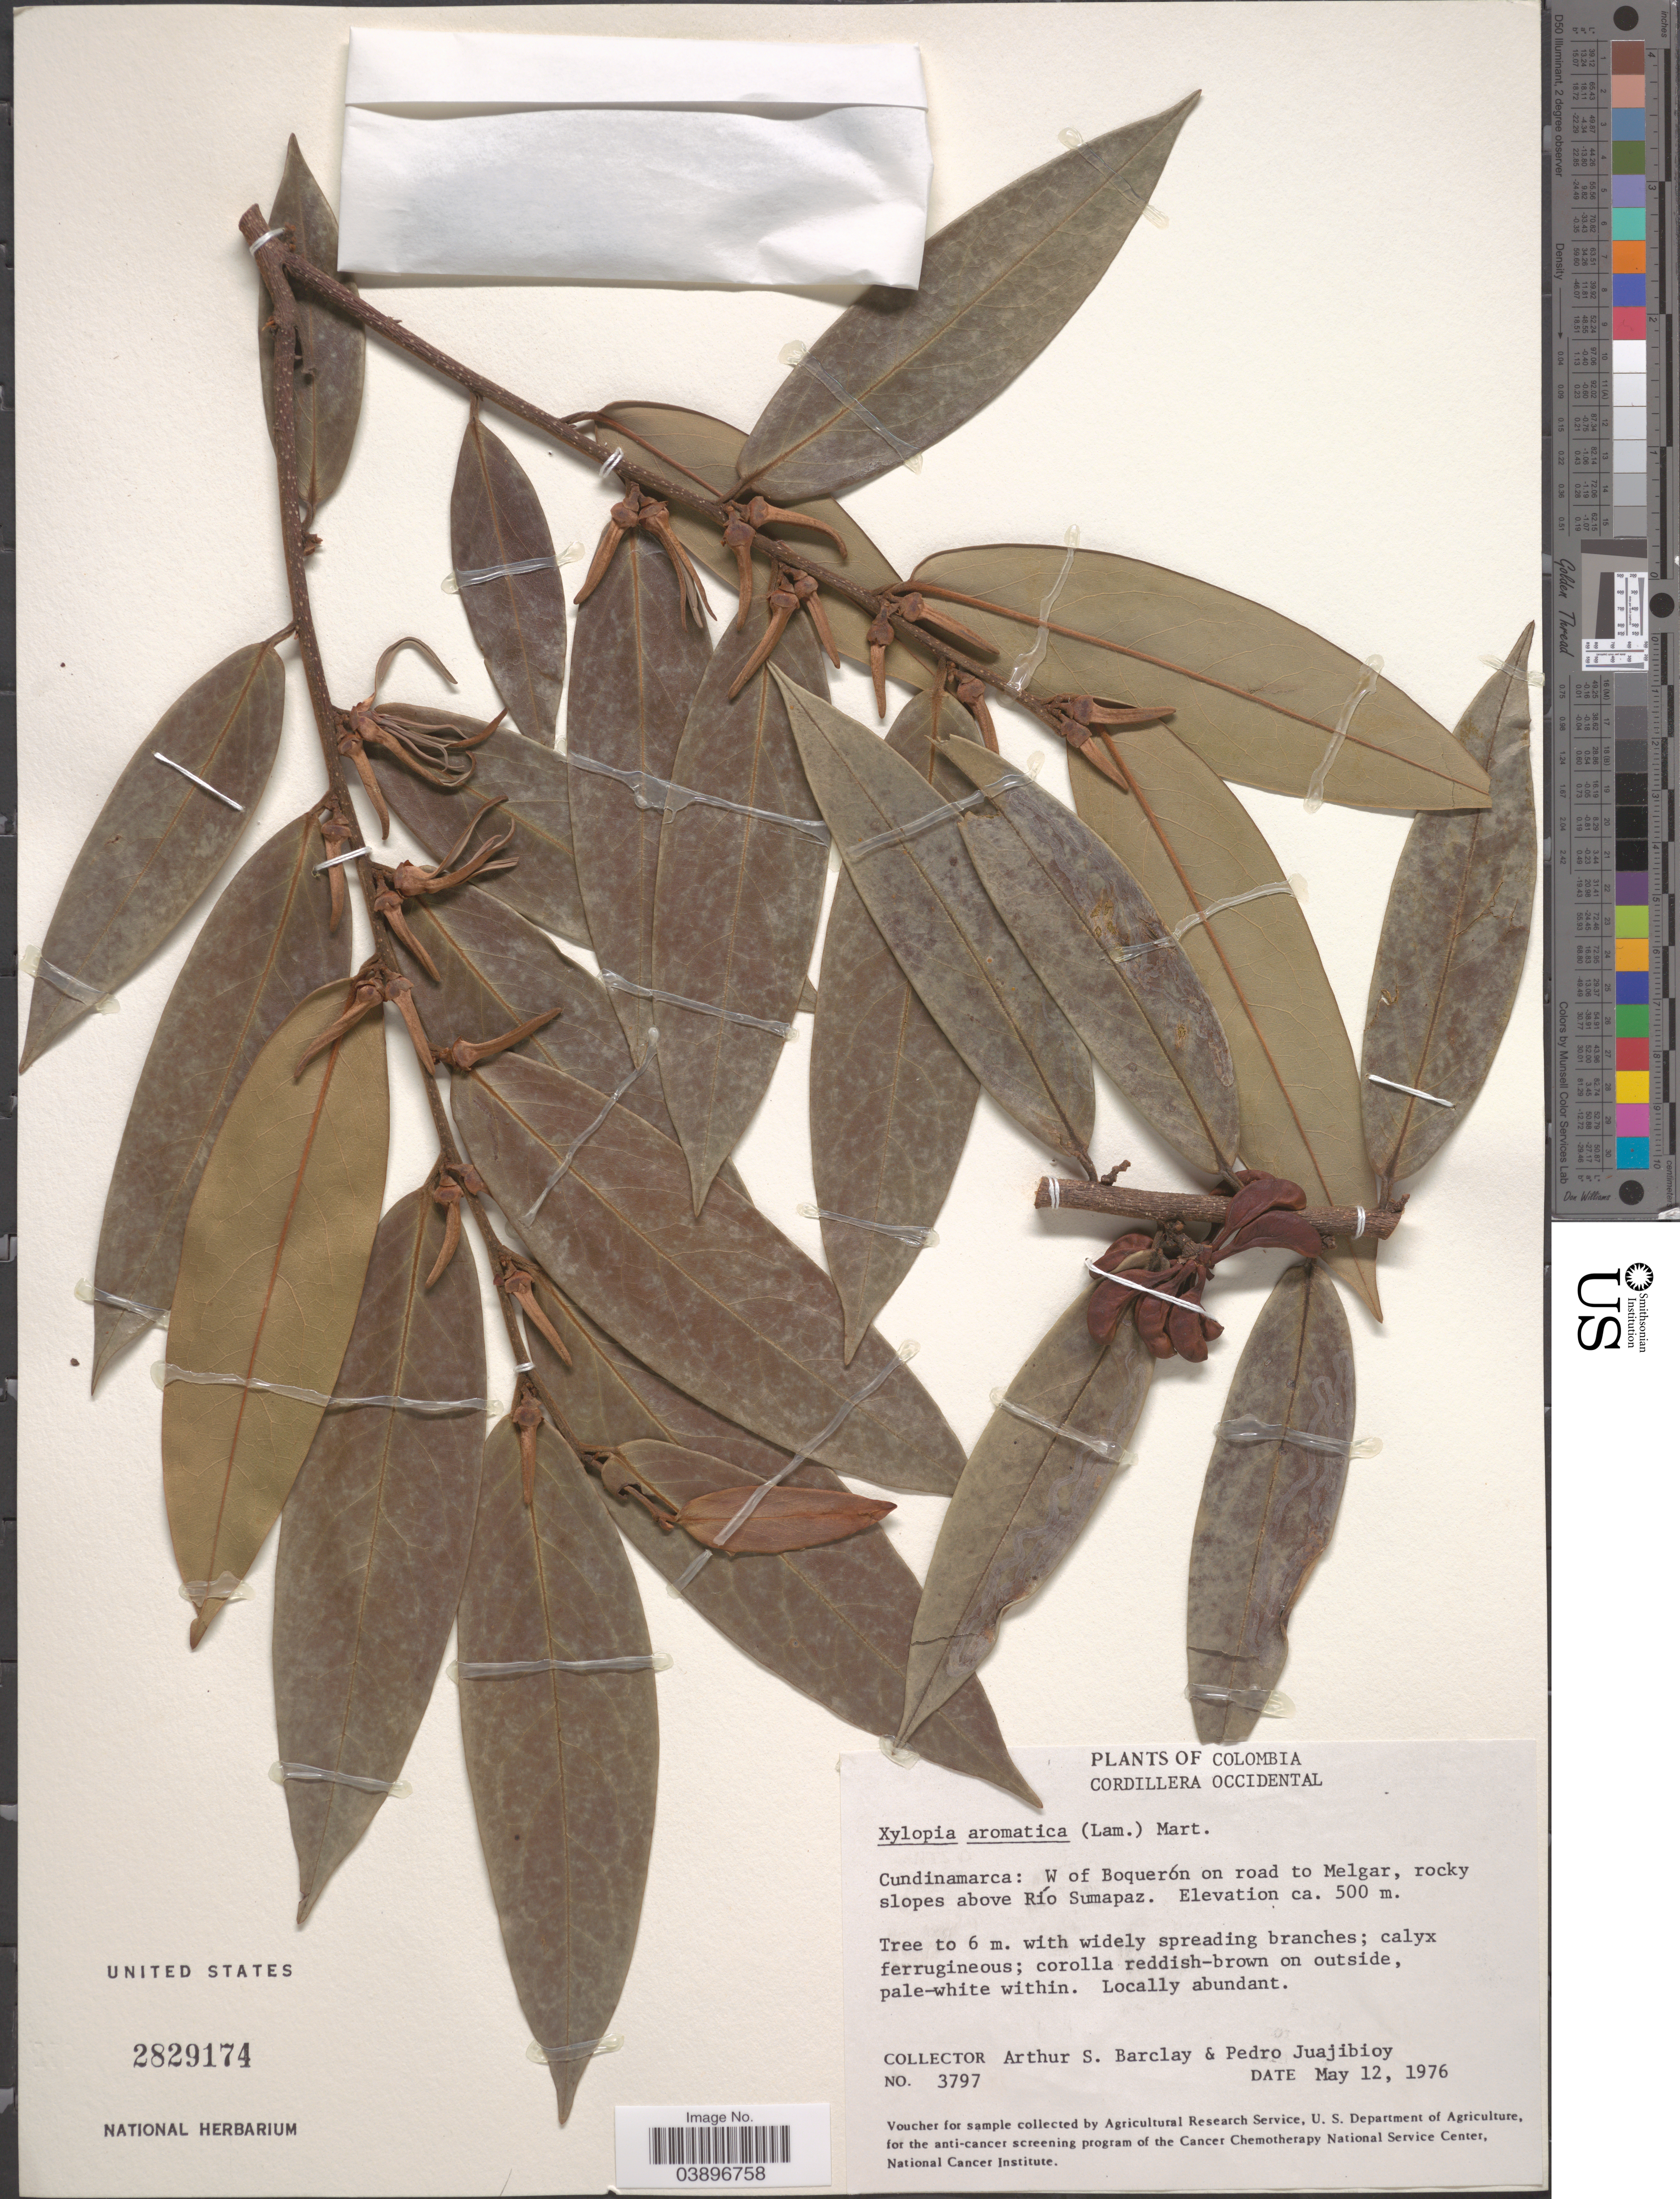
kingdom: Plantae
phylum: Tracheophyta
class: Magnoliopsida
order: Magnoliales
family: Annonaceae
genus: Xylopia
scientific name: Xylopia aromatica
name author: (Lam.) Mart.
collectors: A. S. Barclay & P. Juajibioy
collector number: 3797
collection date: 1976-05-12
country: Colombia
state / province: Cundinamarca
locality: Cordillera Occidental. W of Boquerón on road to Melgar, rocky slopes above Río Sumapaz.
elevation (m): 500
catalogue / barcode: US 2829174